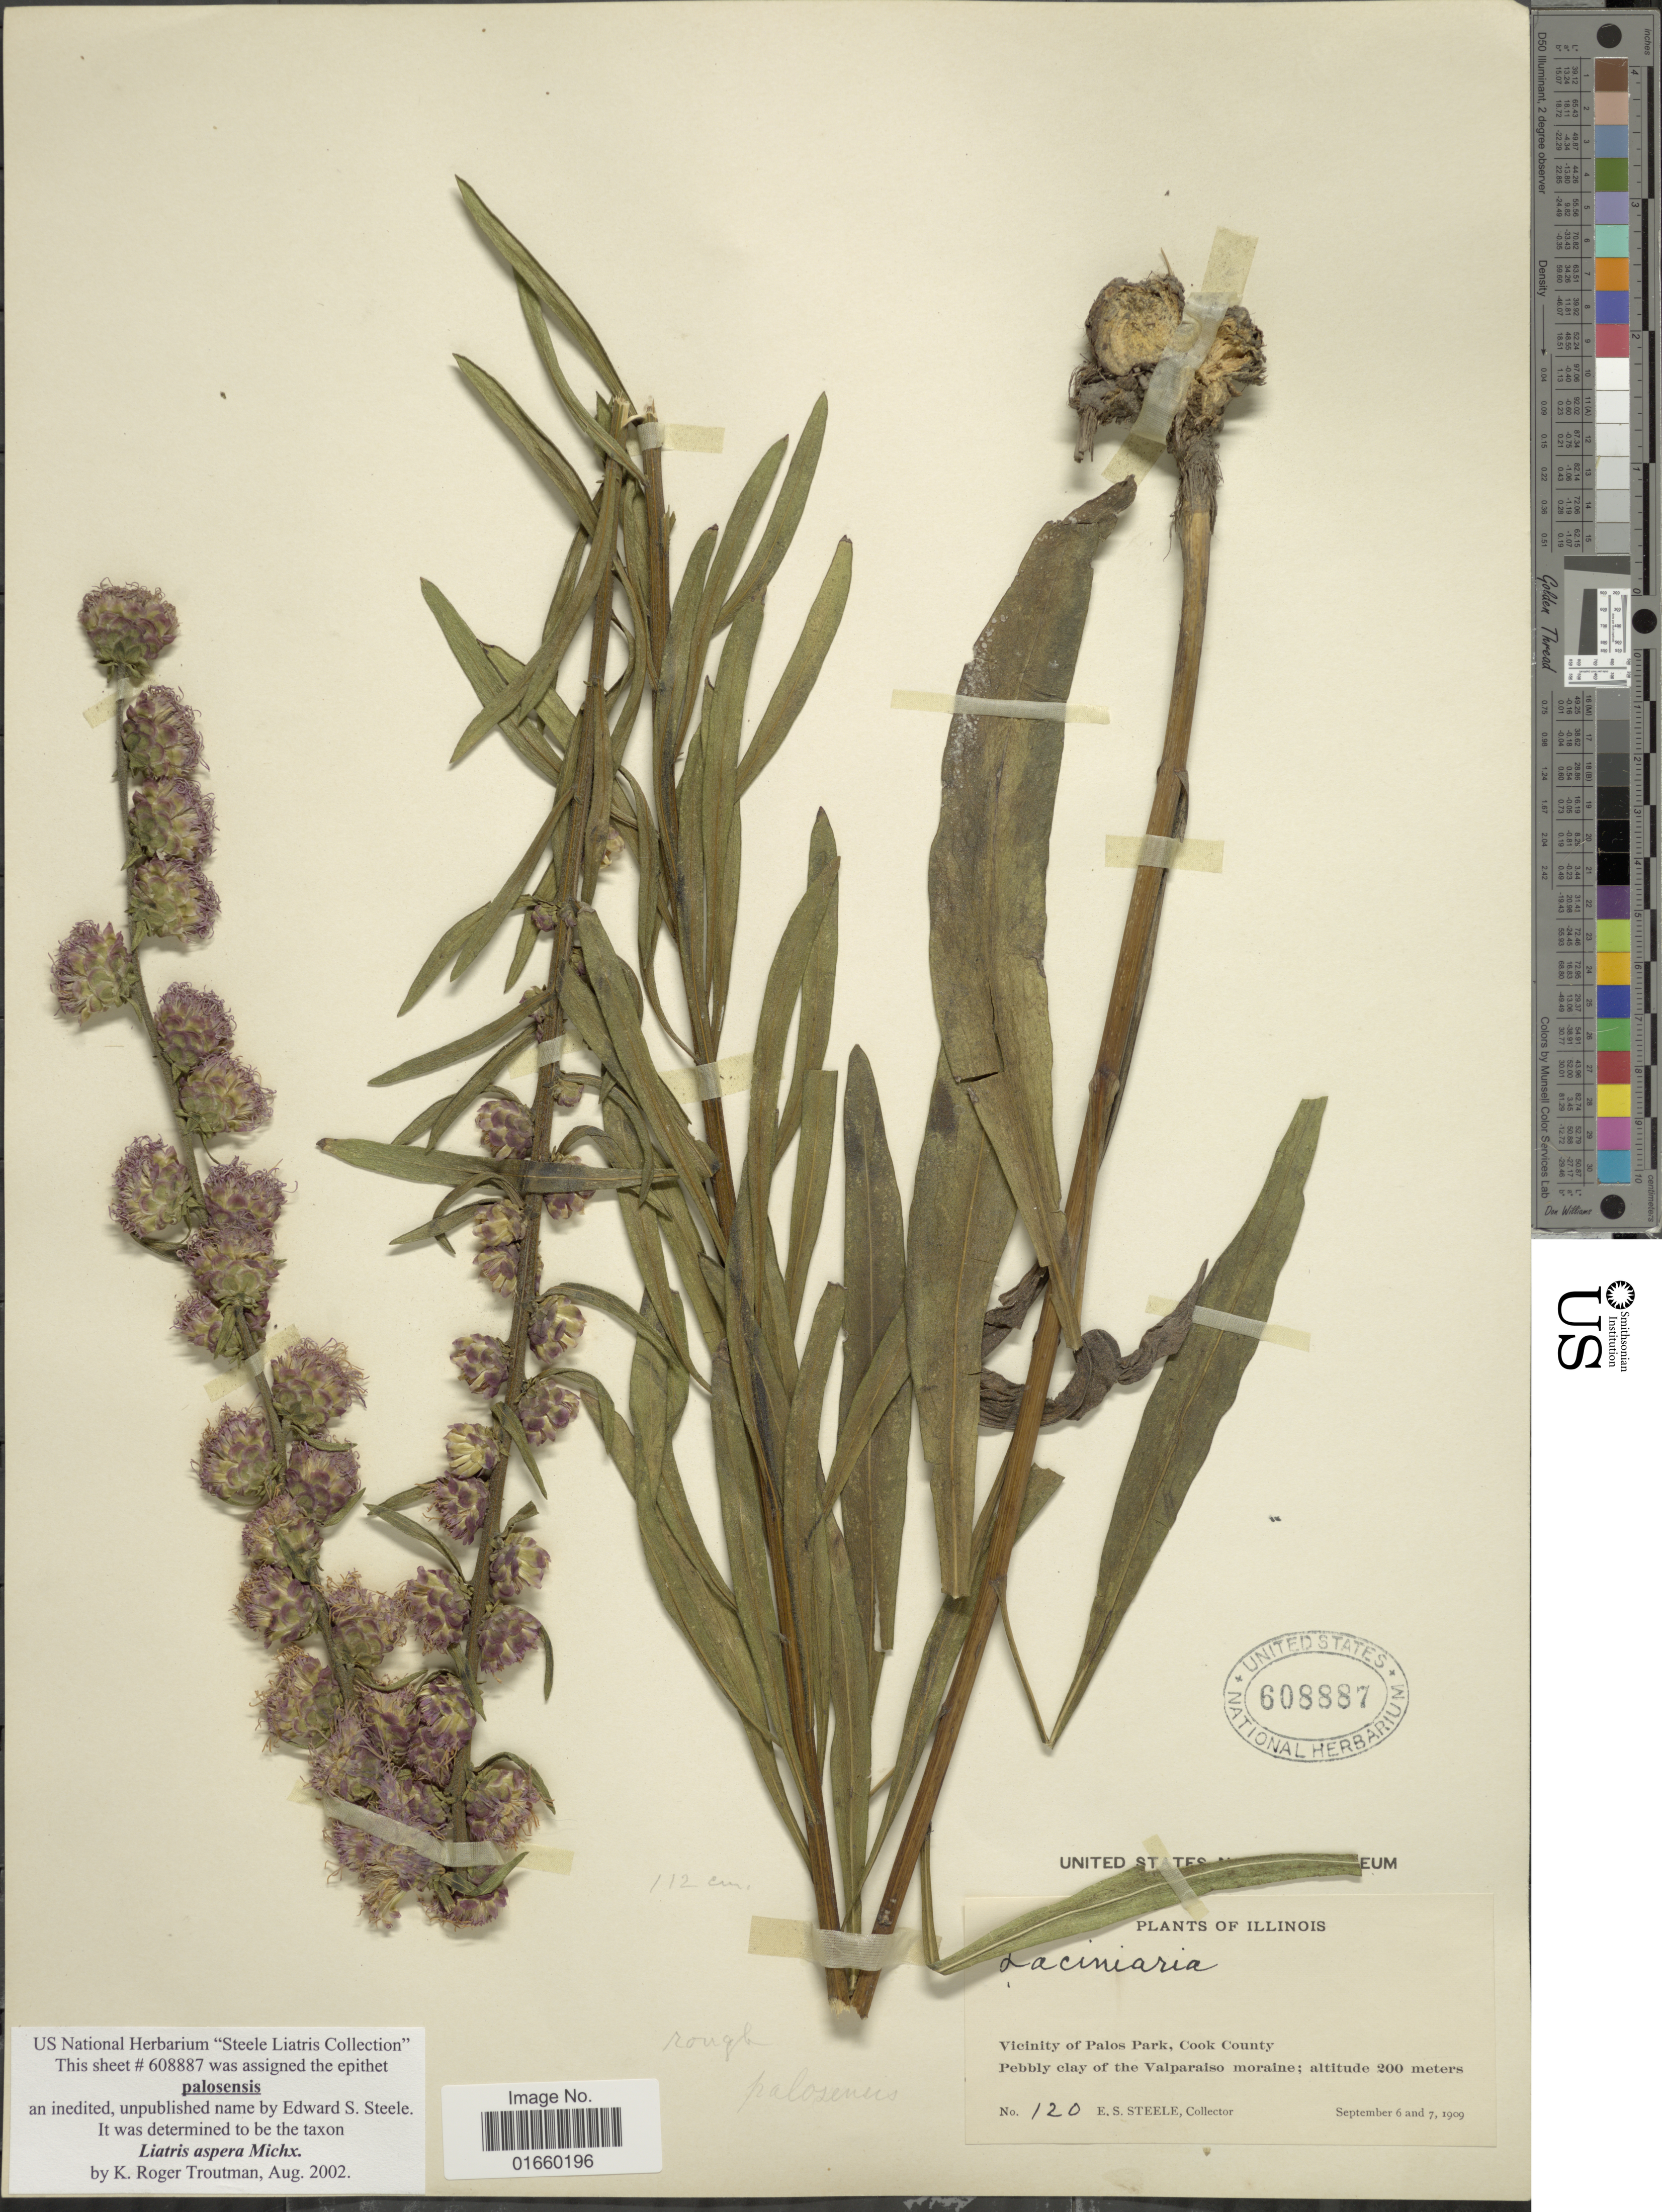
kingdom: Plantae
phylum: Tracheophyta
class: Magnoliopsida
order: Asterales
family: Asteraceae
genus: Liatris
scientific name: Liatris aspera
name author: Michx.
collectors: E. Steele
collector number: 120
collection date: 1909-09-06/1909-09-07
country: United States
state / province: Illinois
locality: Vicinity of Palos Park, Cook County Pebbly clay of the Valparaiso moraine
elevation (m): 200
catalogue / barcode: US 608887